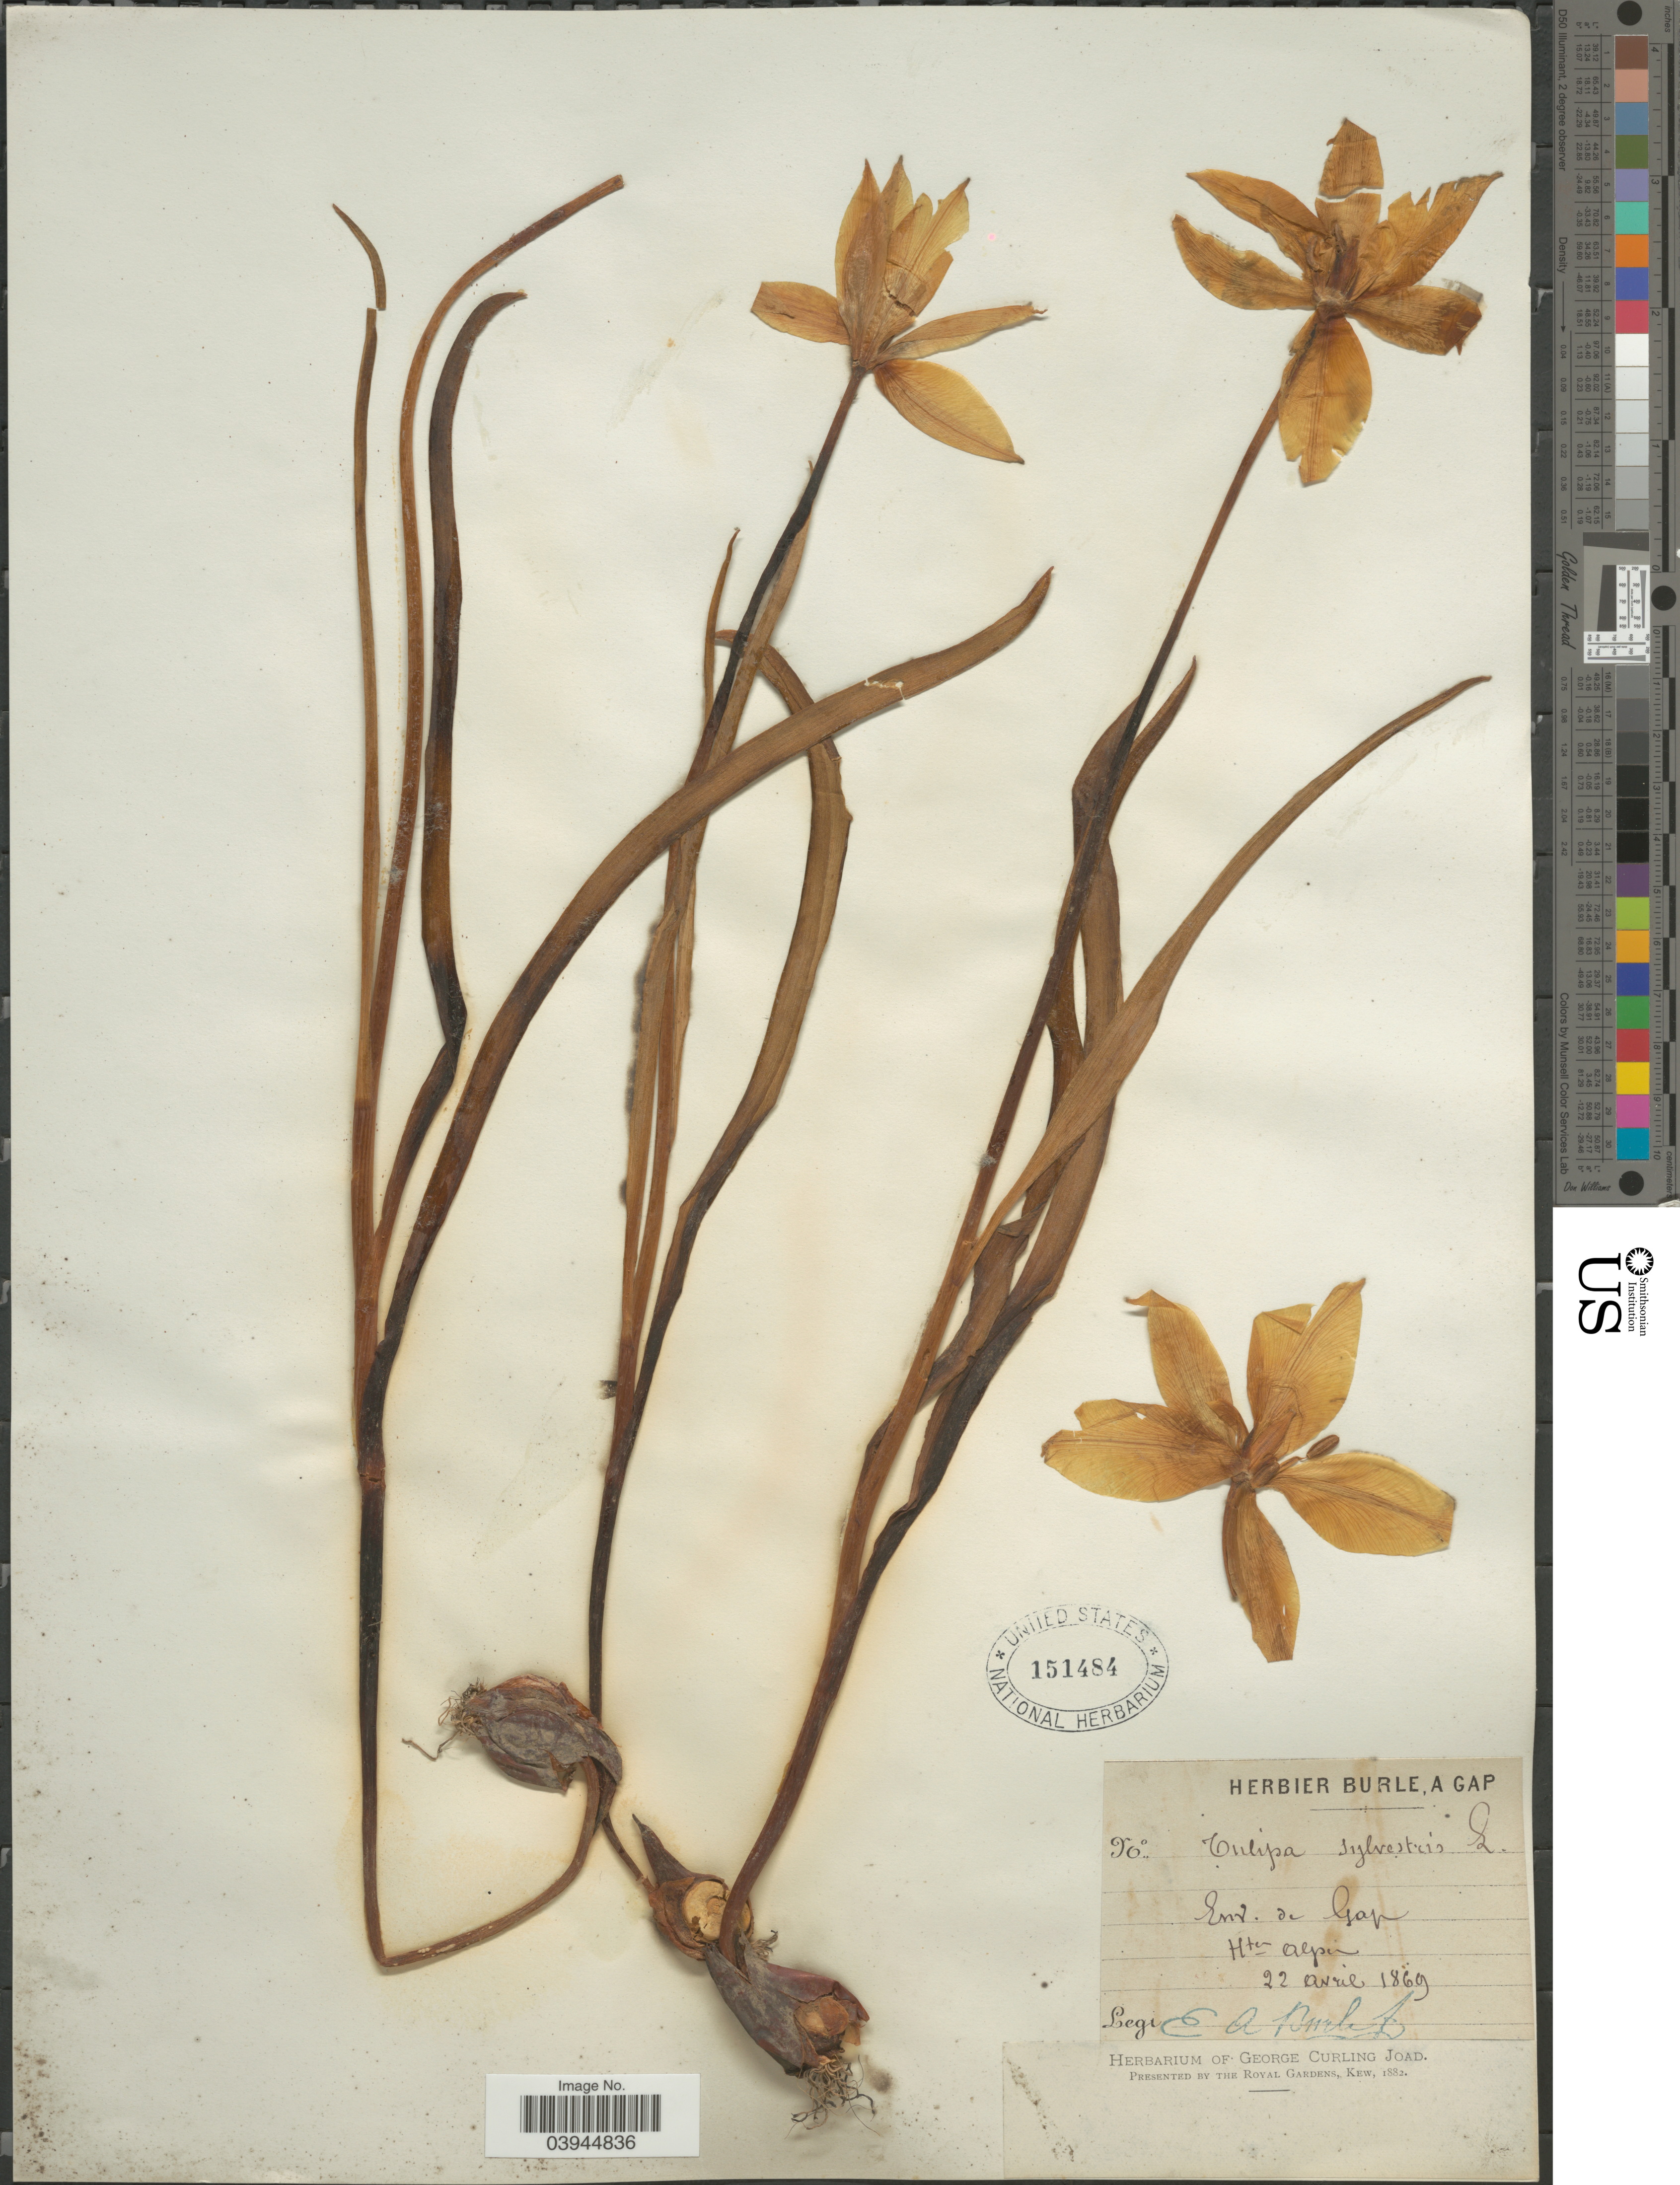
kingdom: Plantae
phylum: Tracheophyta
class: Liliopsida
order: Liliales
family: Liliaceae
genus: Tulipa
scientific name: Tulipa silvestris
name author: L.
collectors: E. Burle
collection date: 1869-04-22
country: France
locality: Env. de Gap. Htes Alpes.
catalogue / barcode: US 151484